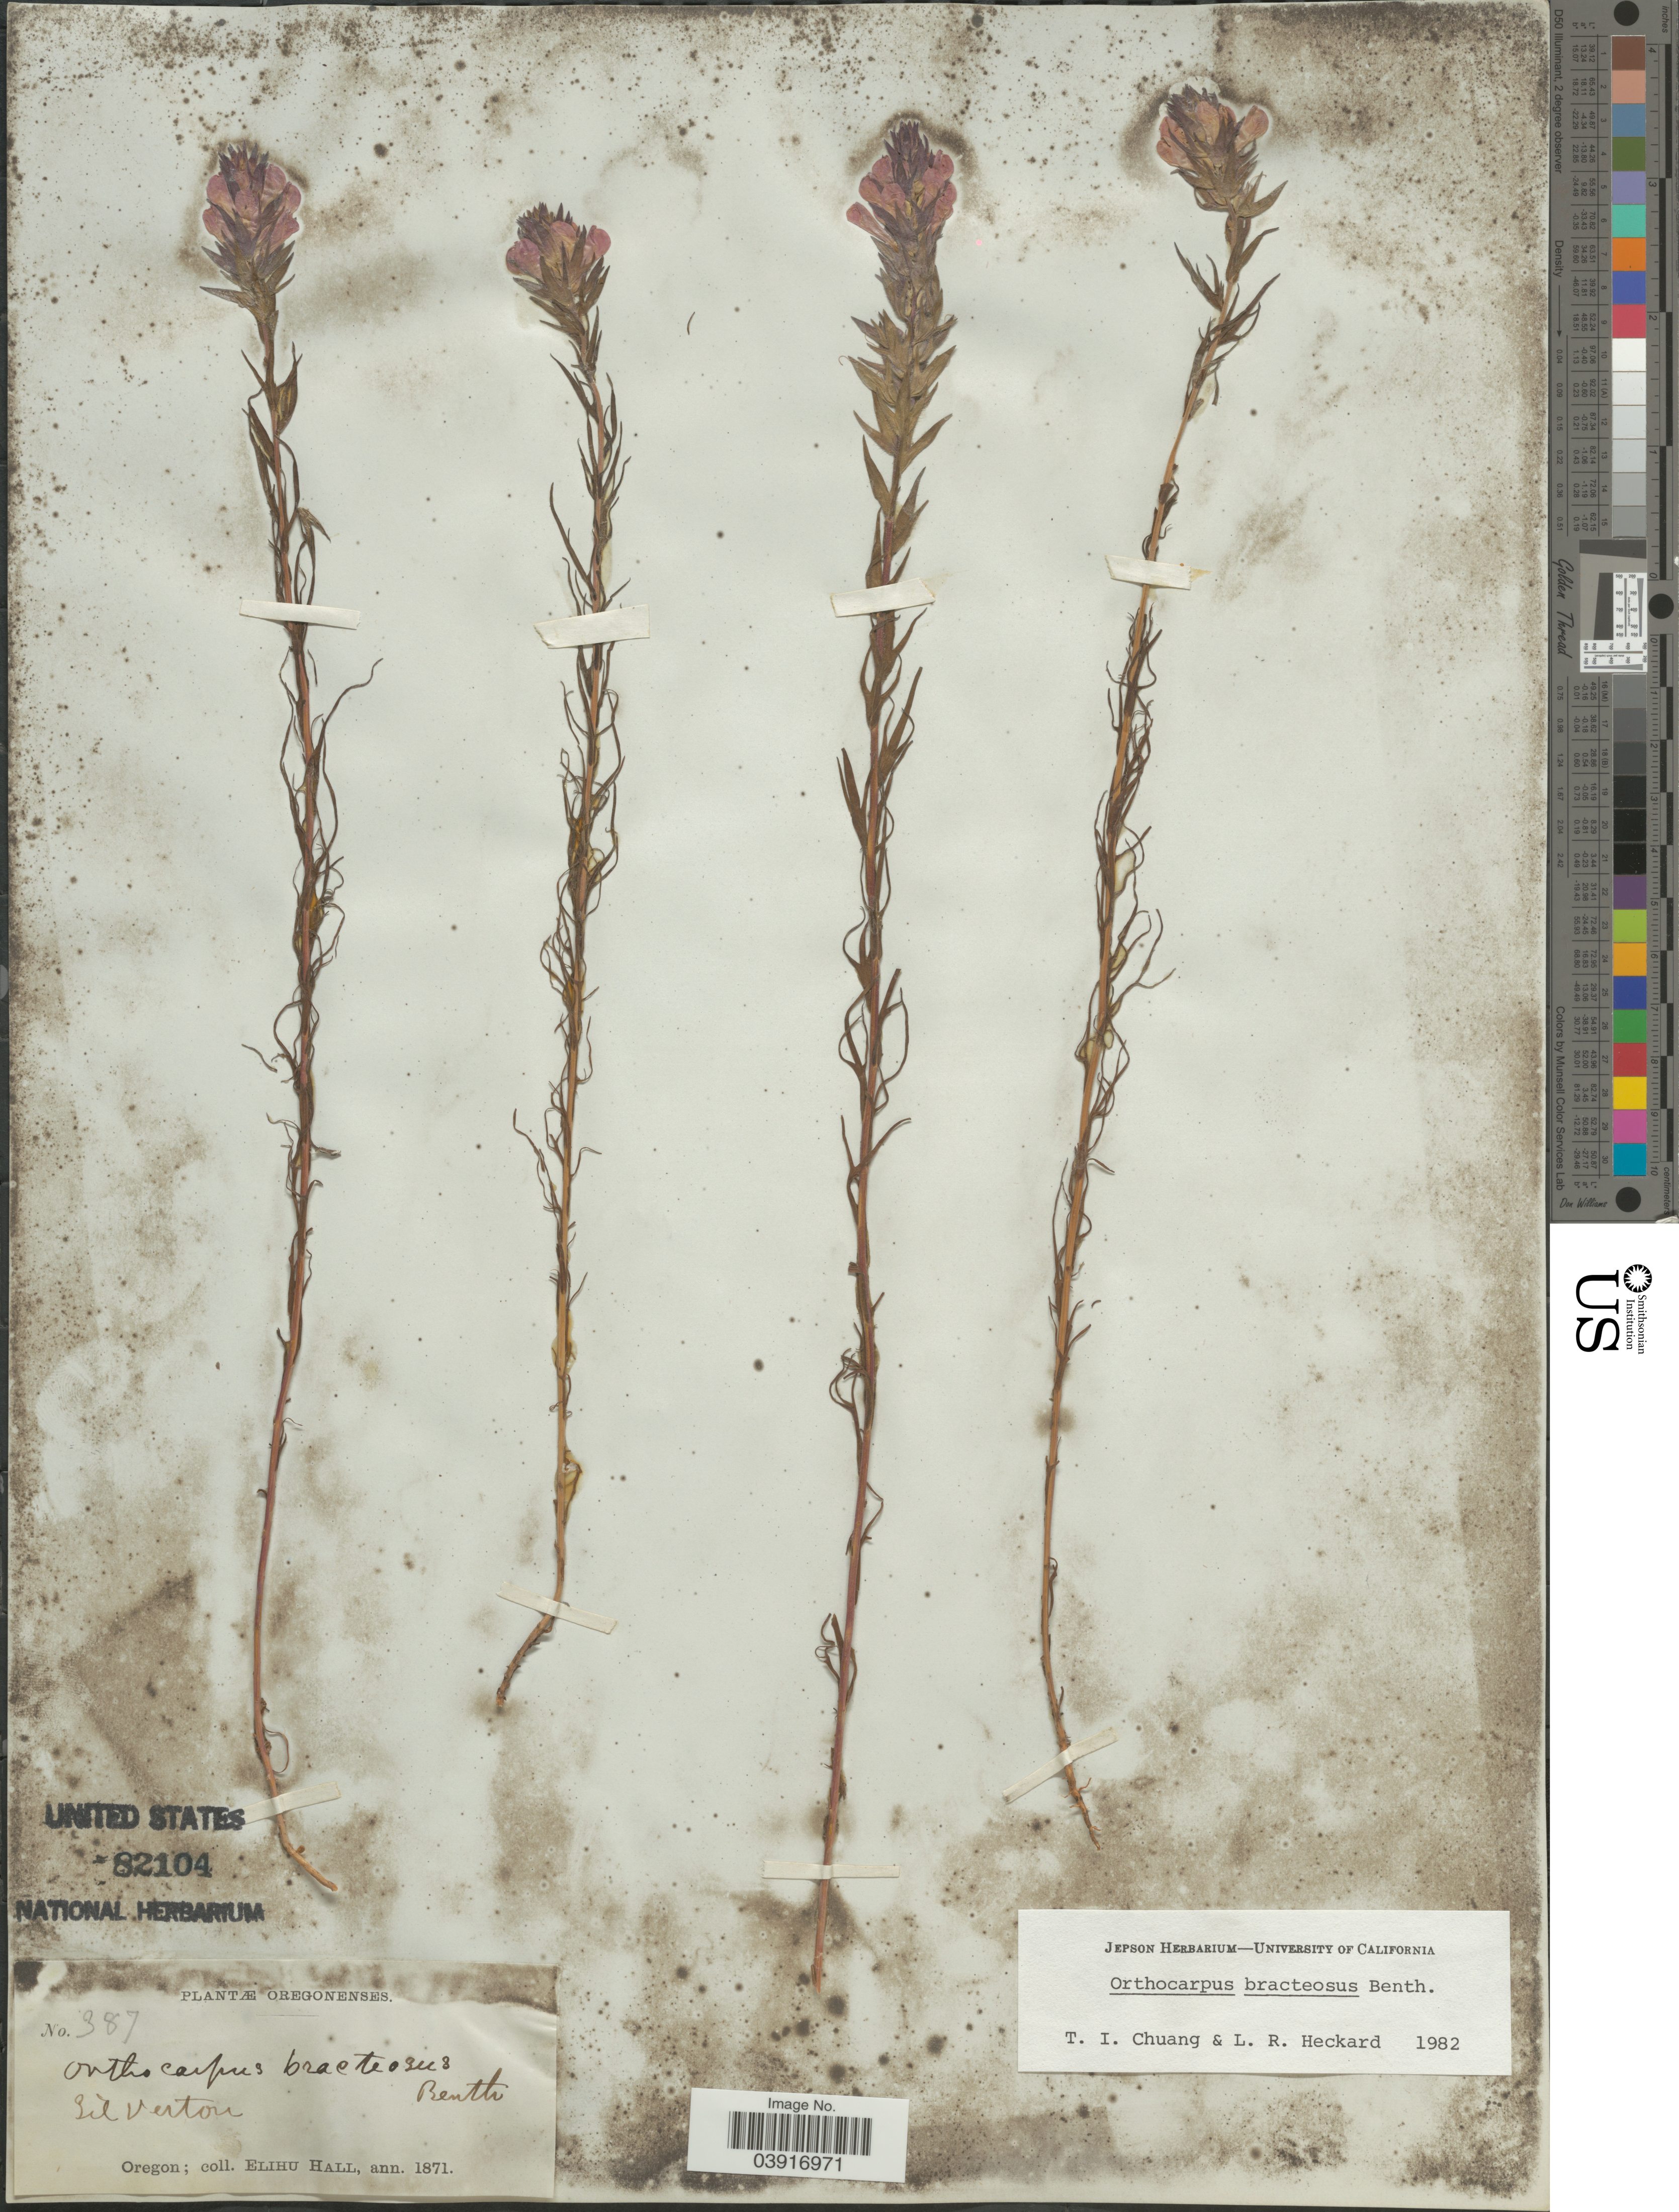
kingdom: Plantae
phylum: Tracheophyta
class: Magnoliopsida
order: Lamiales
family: Orobanchaceae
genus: Orthocarpus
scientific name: Orthocarpus bracteosus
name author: Benth.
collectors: E. Hall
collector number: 387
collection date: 1871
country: United States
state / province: Oregon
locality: Silverton.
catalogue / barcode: US 82104